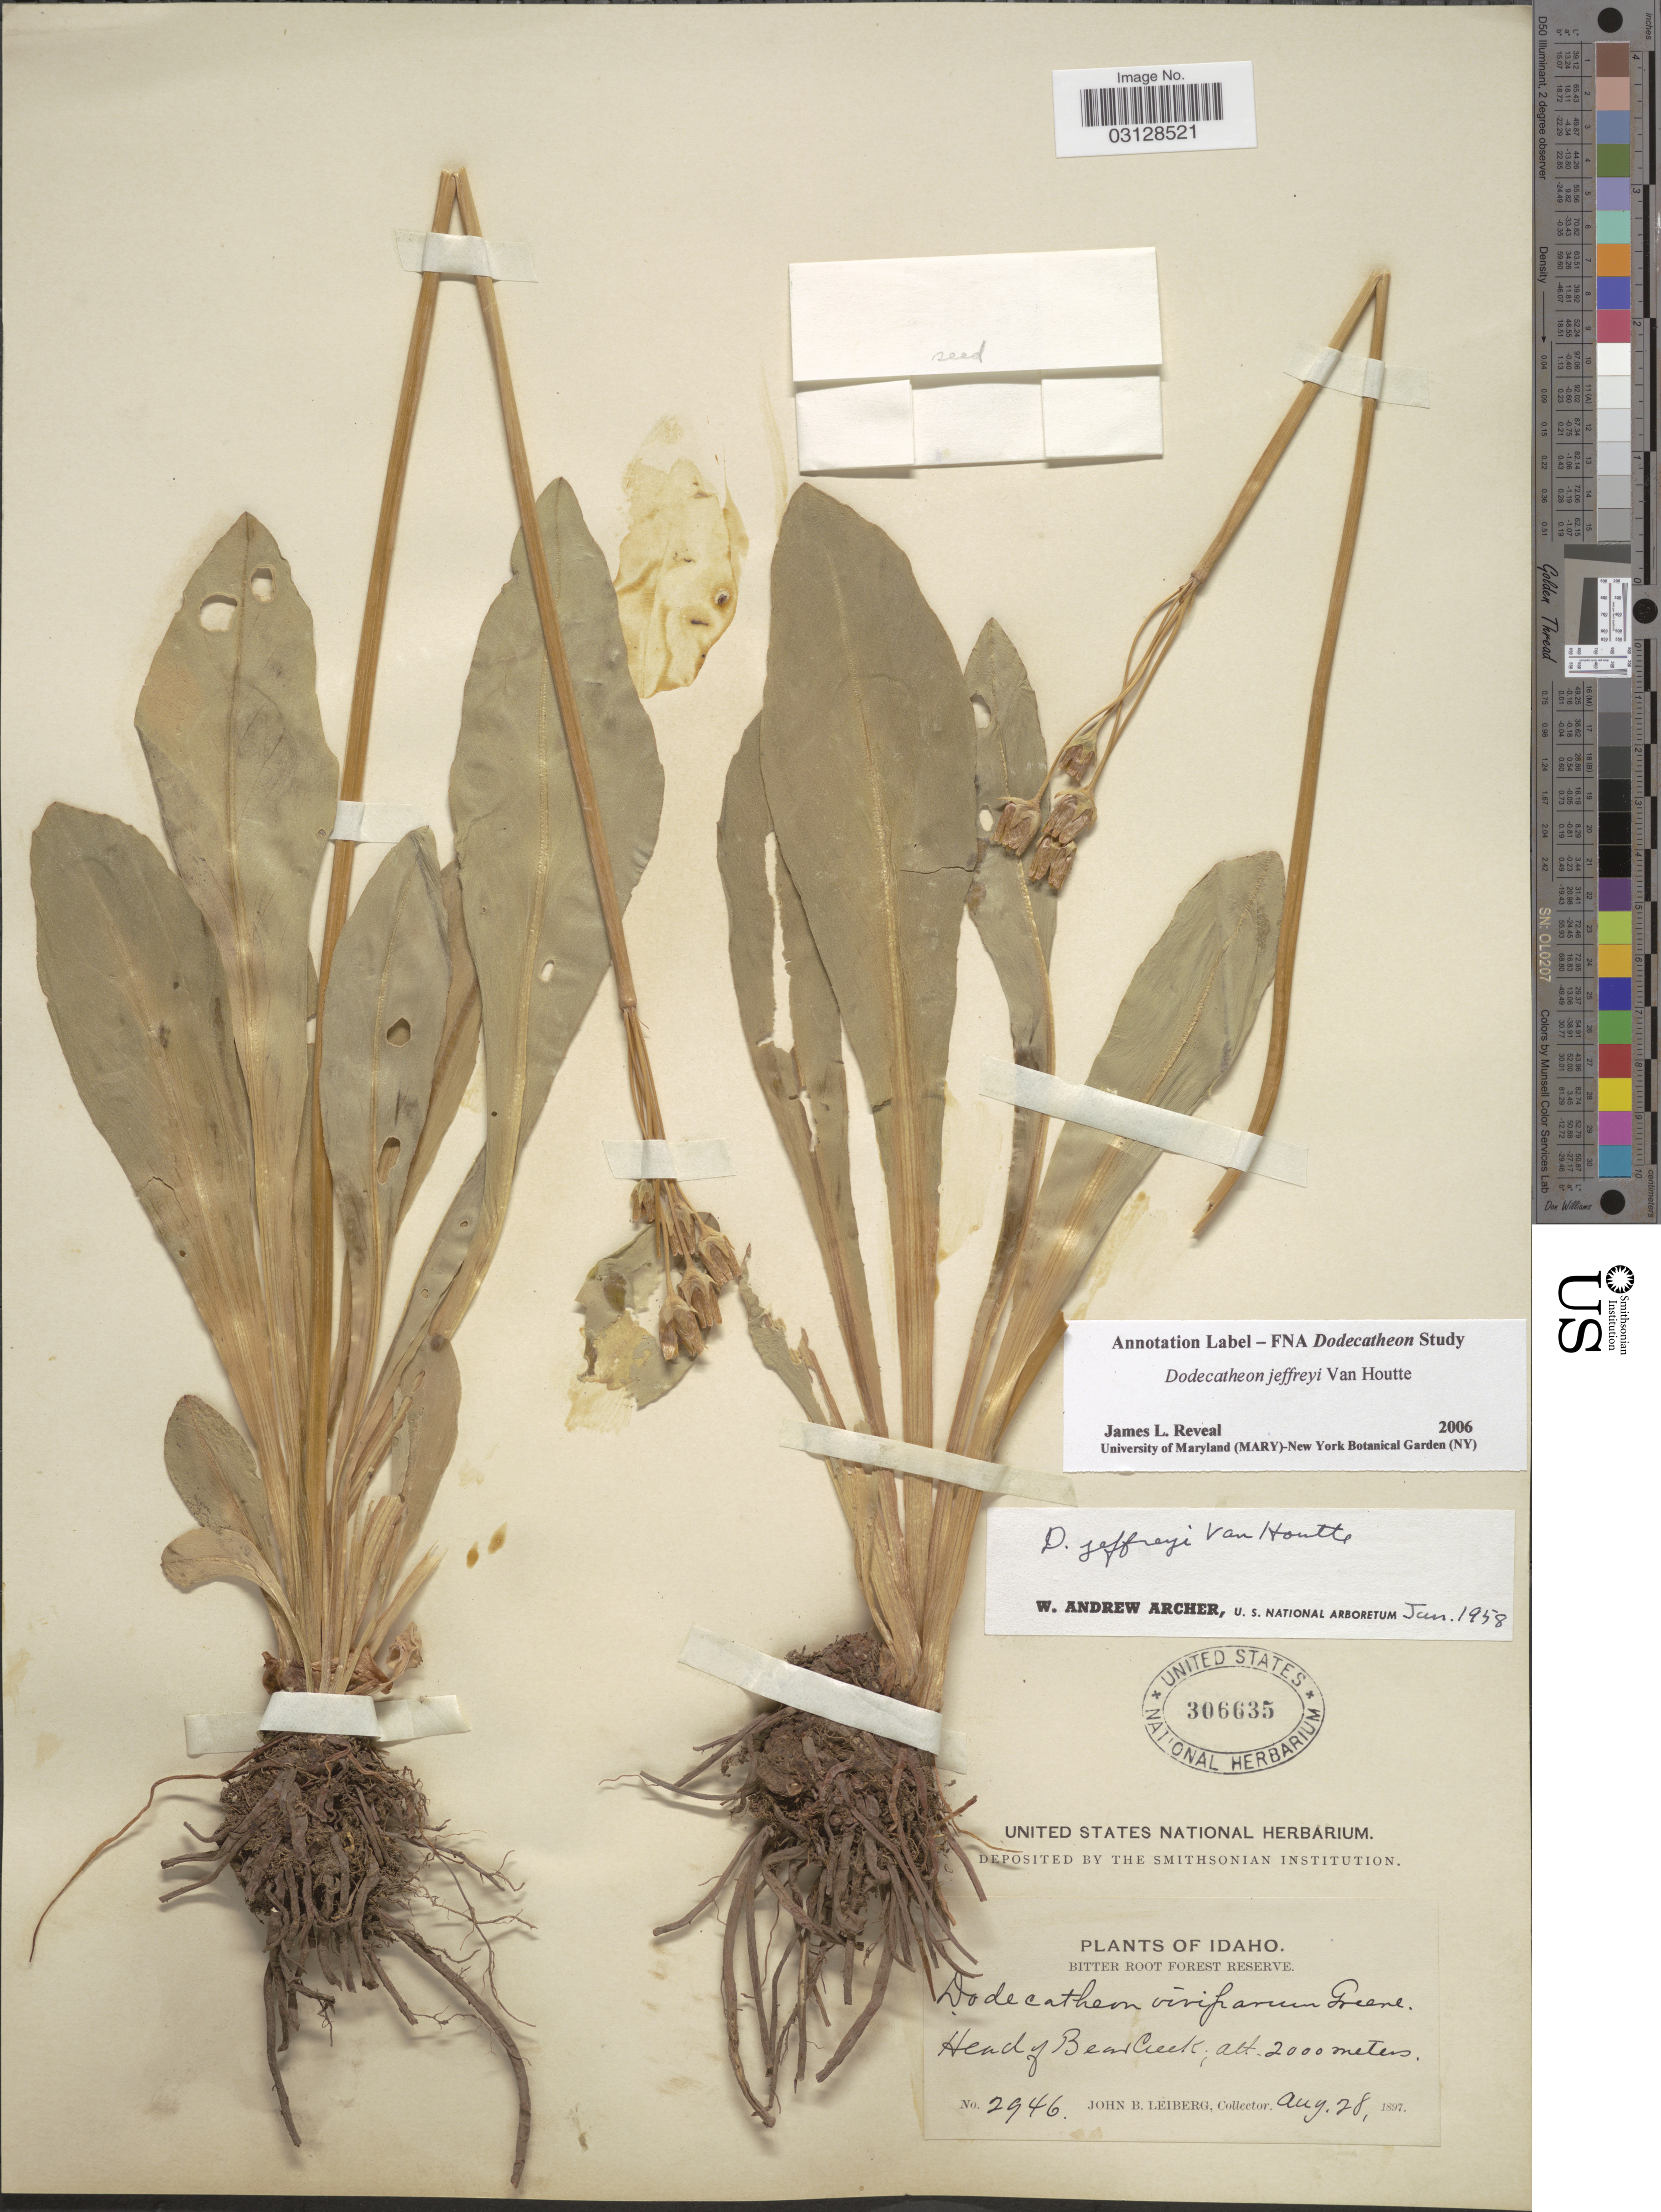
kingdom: Plantae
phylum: Tracheophyta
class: Magnoliopsida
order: Ericales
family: Primulaceae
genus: Dodecatheon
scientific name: Dodecatheon jeffreyi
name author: Van Houtte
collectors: J. B. Leiberg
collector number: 2946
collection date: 1897-08-28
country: United States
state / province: Idaho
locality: Bitter Root Forest Reserve. Head of Bear Creek.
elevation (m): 2000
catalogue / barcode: US 306635